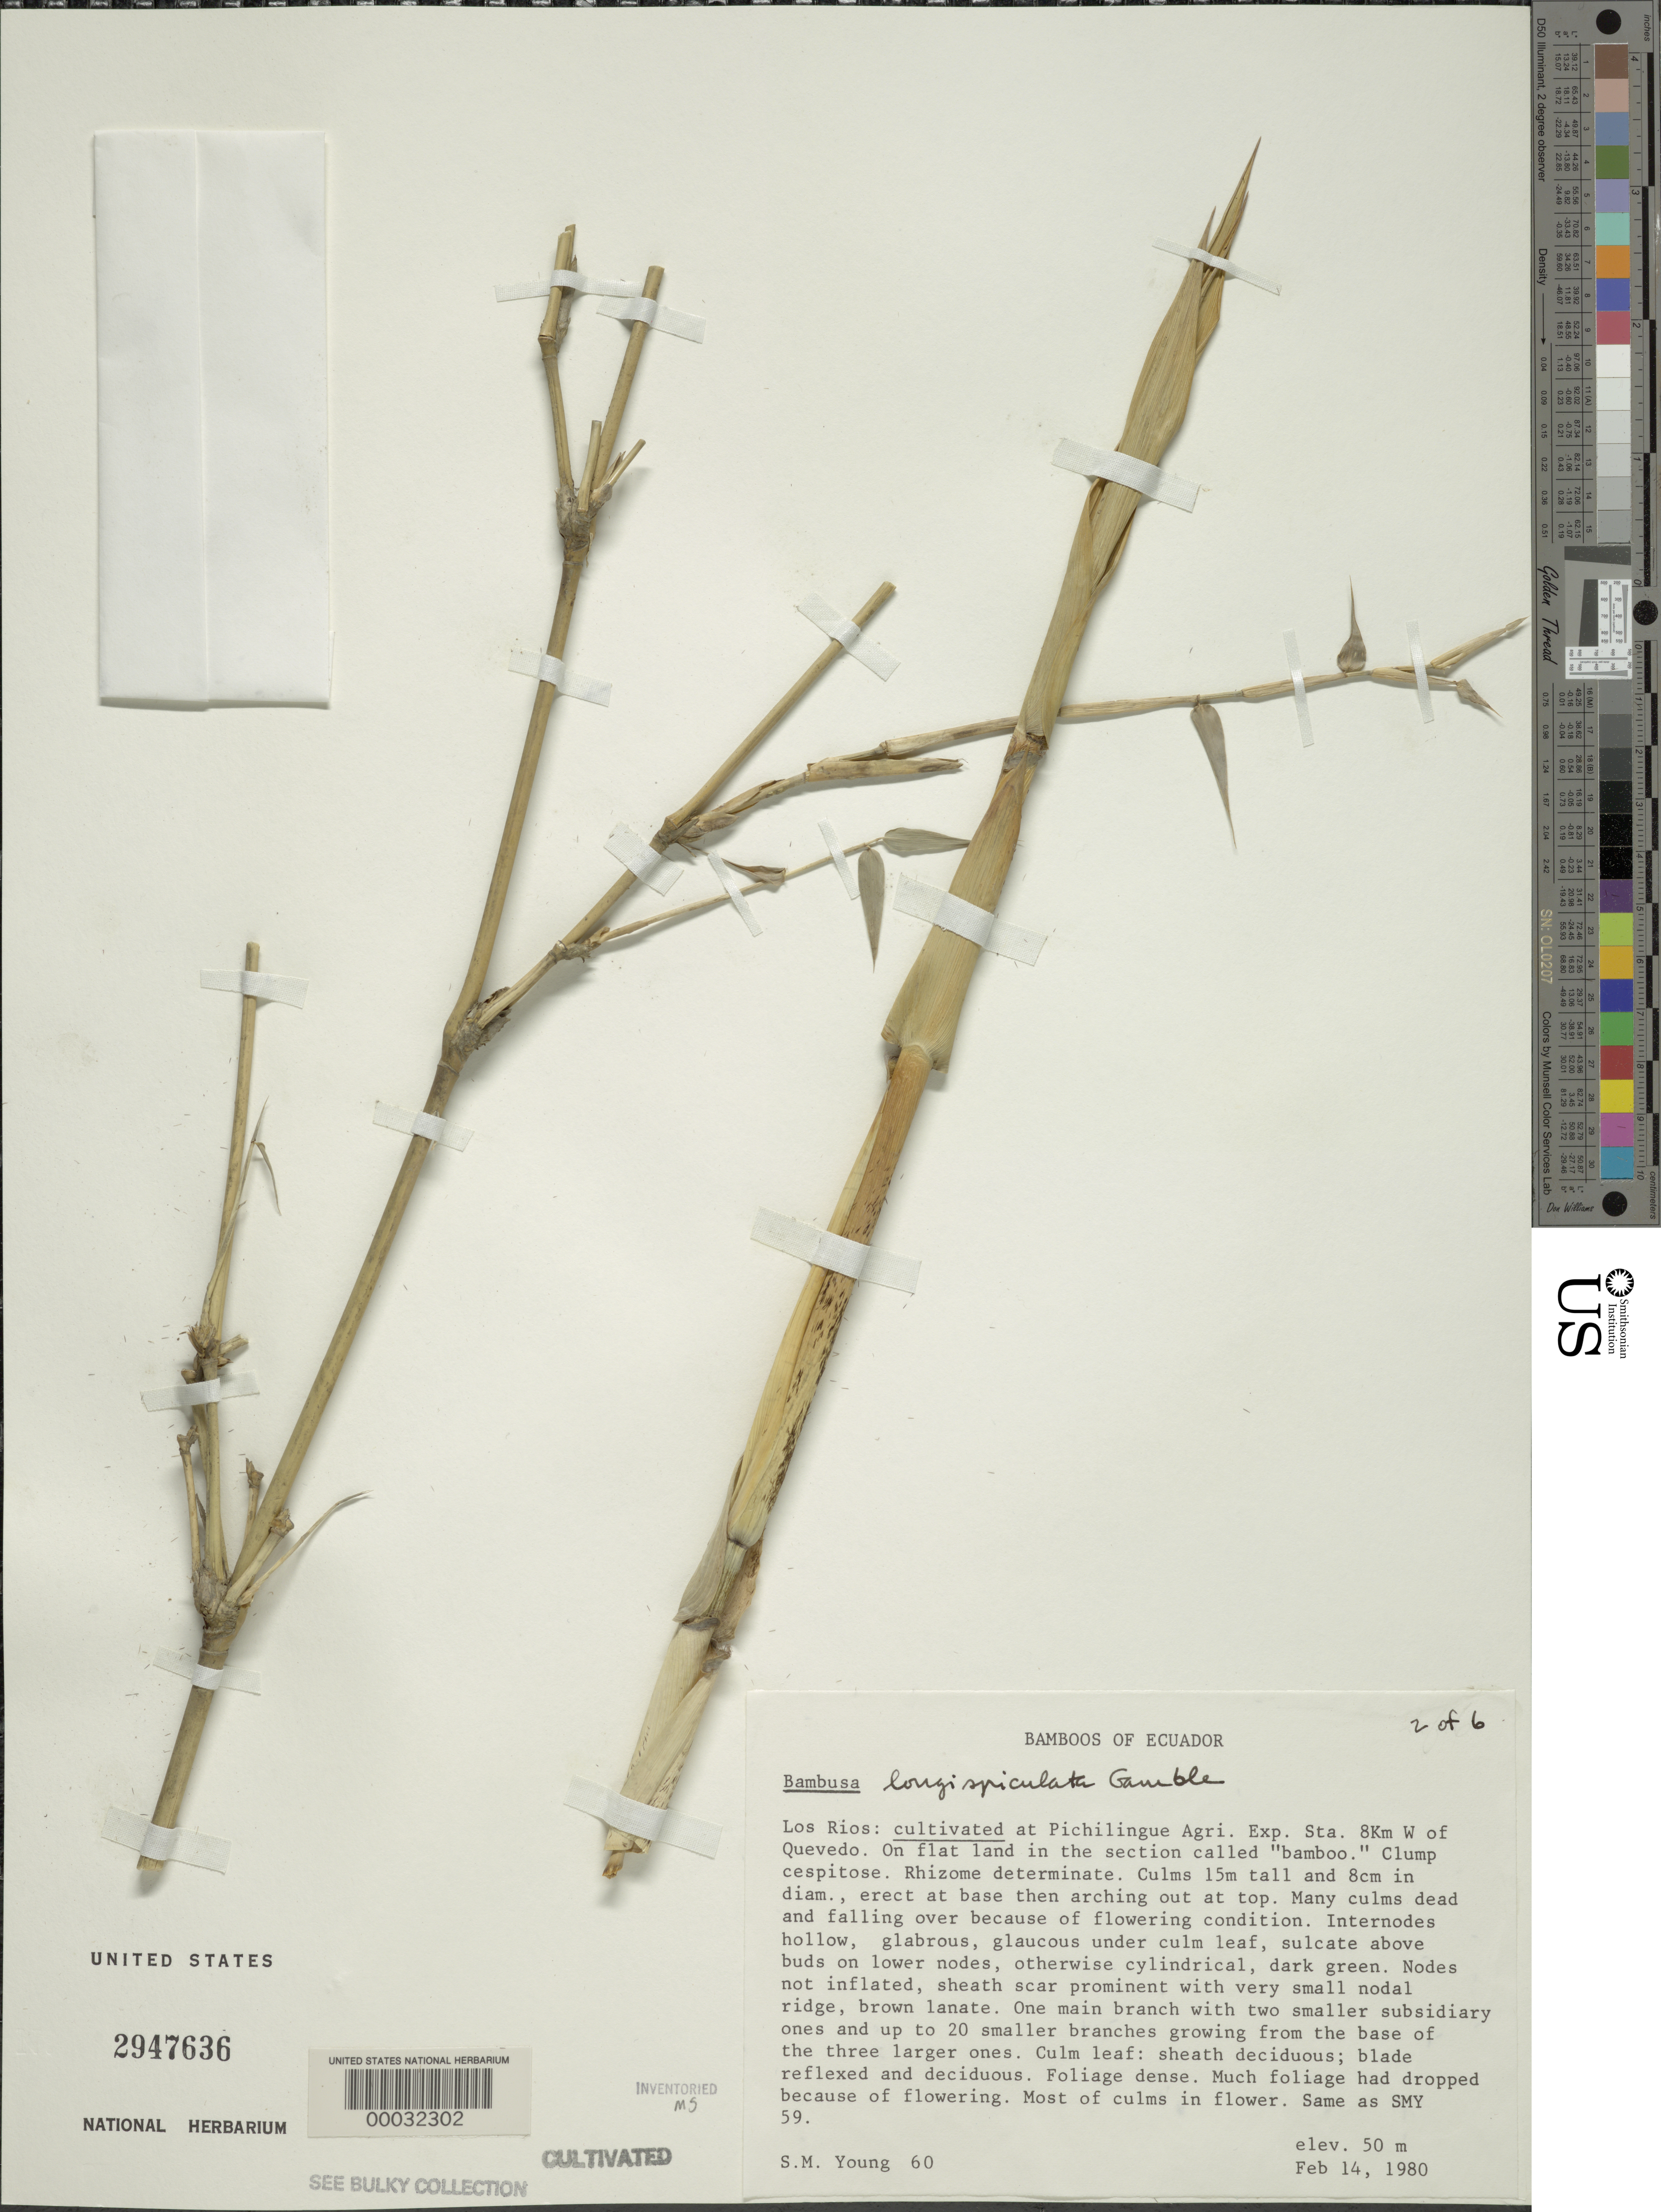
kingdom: Plantae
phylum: Tracheophyta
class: Liliopsida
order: Poales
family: Poaceae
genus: Bambusa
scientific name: Bambusa longispiculata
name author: Gamble ex Brandis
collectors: S. Young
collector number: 60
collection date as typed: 14 Feb 1980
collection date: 1980-02-14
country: Ecuador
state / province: Los Ríos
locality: Pichilingue agricultural Experimentalal station-Quevedo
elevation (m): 50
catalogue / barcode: US 2947636